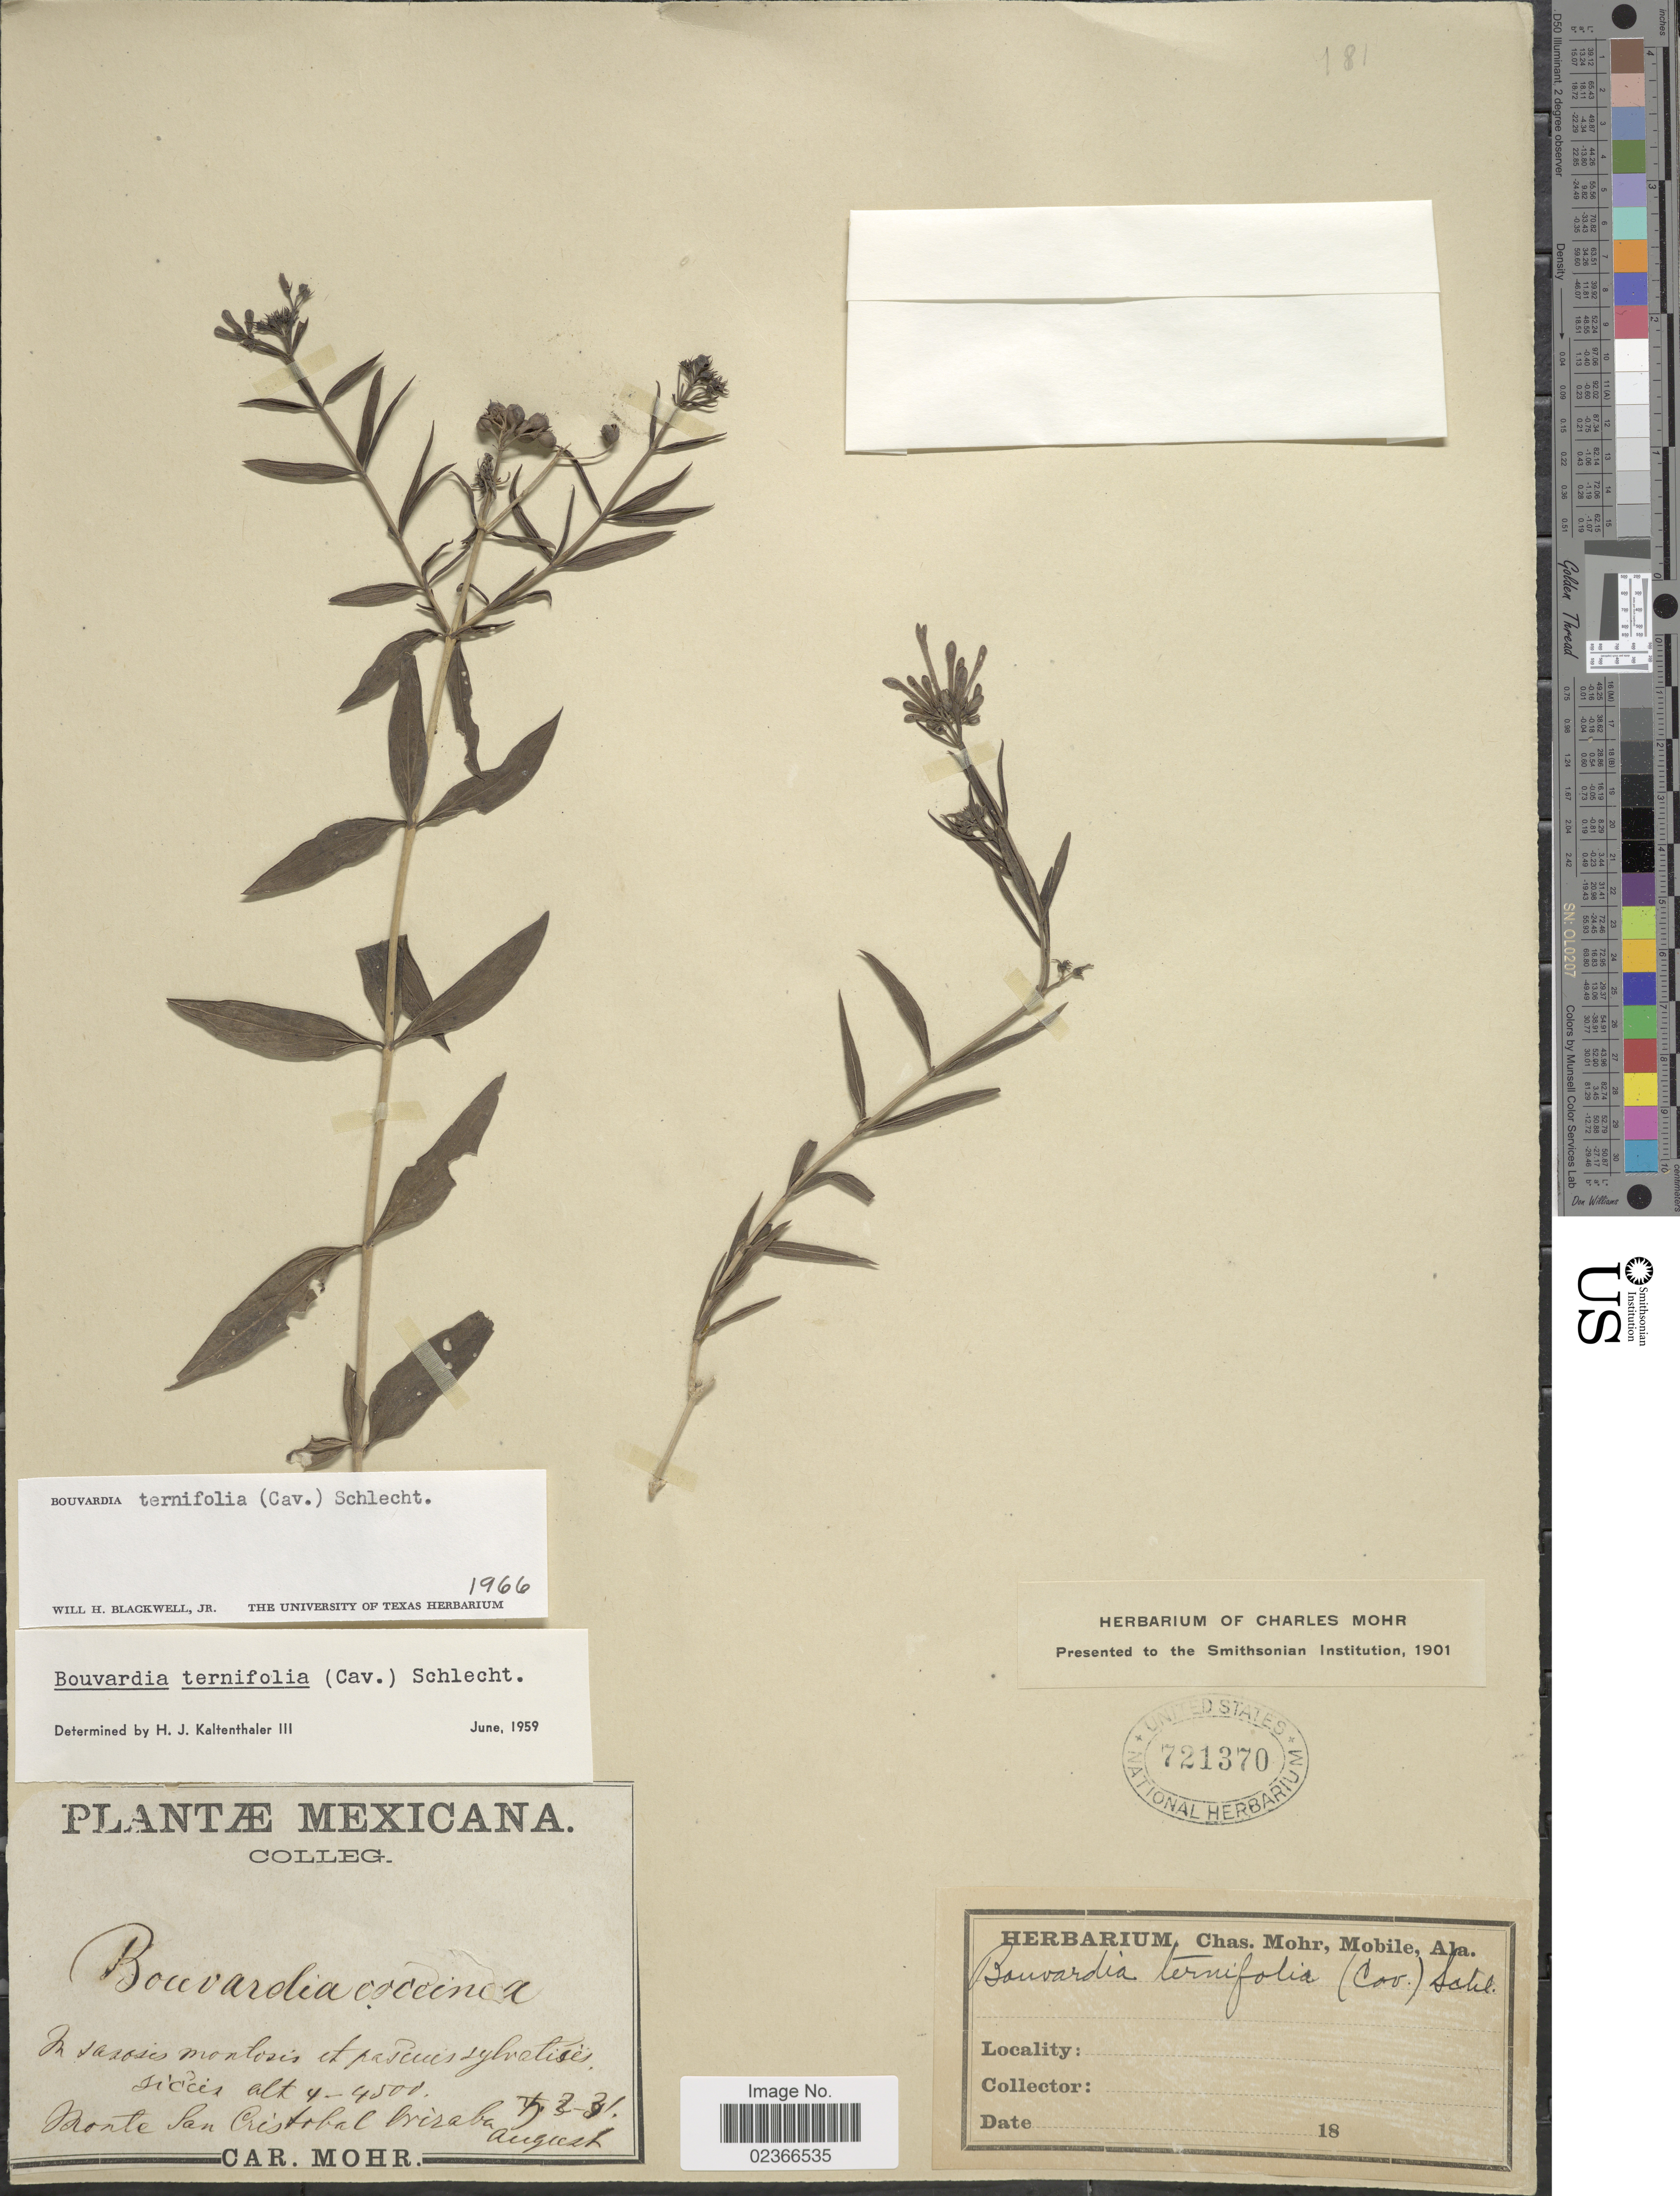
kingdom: Plantae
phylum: Tracheophyta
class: Magnoliopsida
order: Gentianales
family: Rubiaceae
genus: Bouvardia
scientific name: Bouvardia ternifolia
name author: (Cav.) Schltdl.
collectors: C. T. Mohr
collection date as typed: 18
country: Mexico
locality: Monte San Cristobal, Orizaba.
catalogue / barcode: US 721370